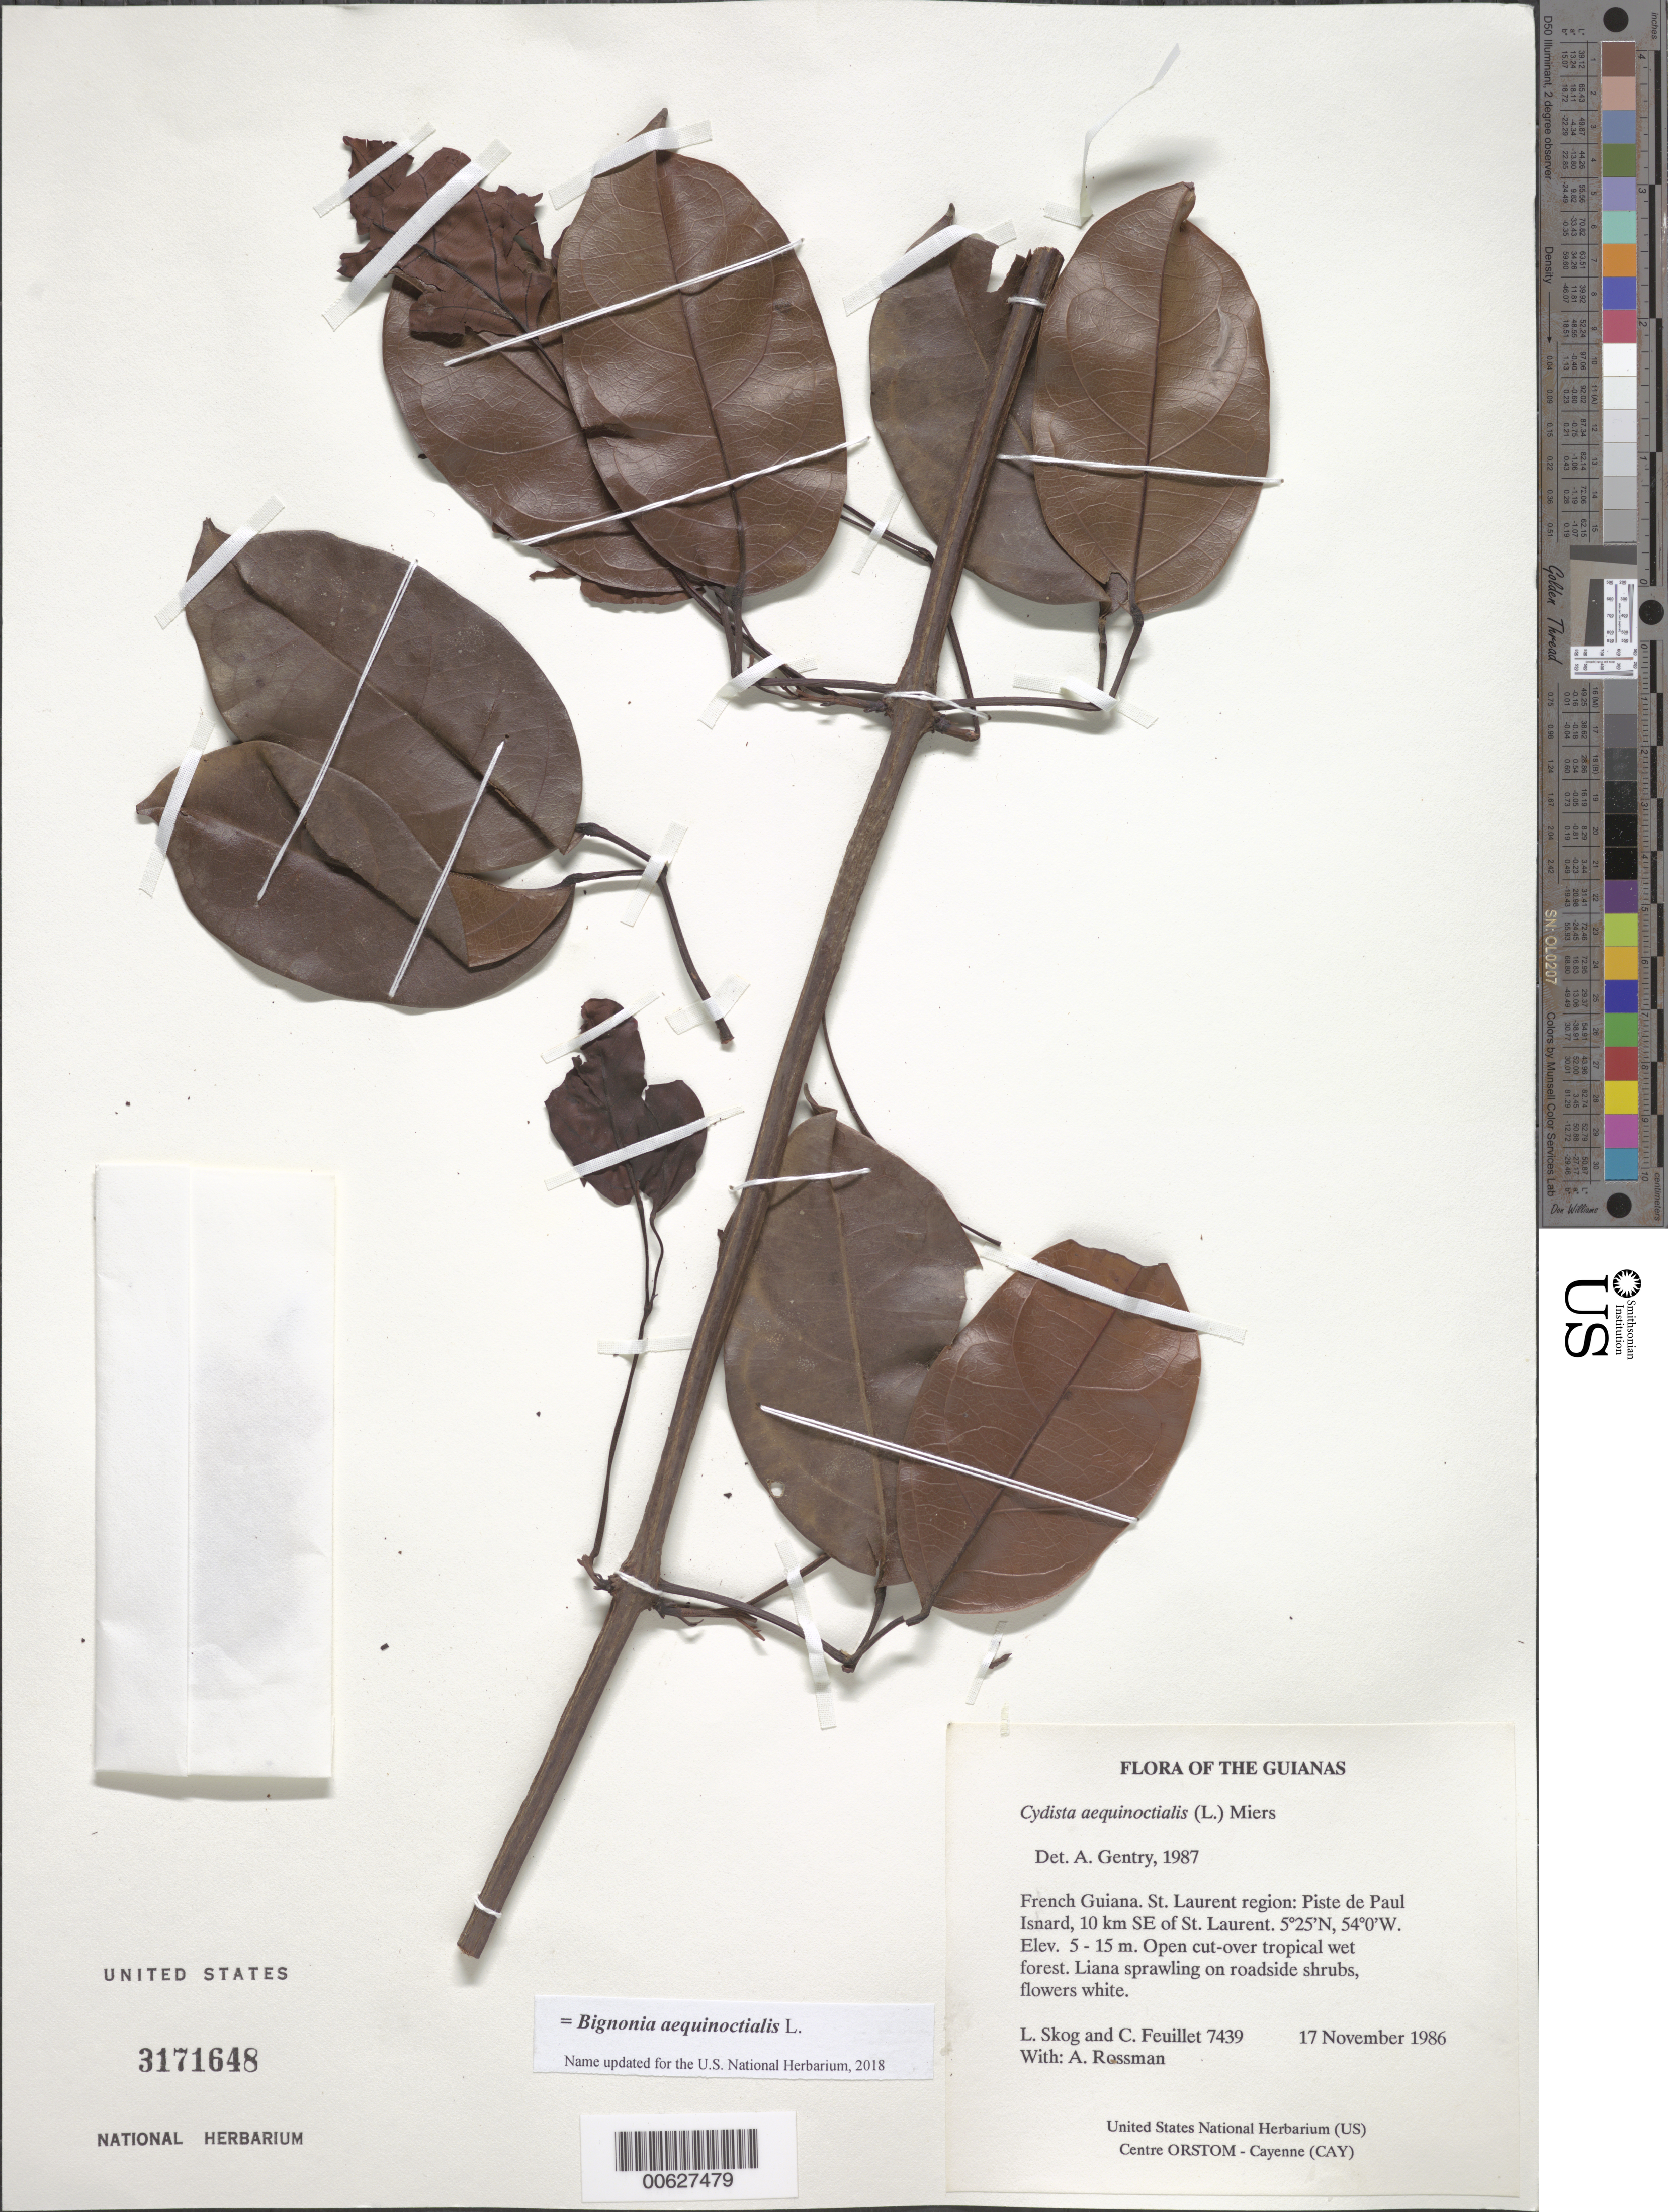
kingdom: Plantae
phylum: Tracheophyta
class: Magnoliopsida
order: Lamiales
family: Bignoniaceae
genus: Bignonia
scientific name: Bignonia aequinoctialis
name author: L.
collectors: L. E. Skog, C. Feuillet & A. Rossman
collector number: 7439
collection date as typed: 17 November 1986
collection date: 1986-11-17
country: French Guiana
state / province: Saint-Laurent-du-Maroni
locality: Piste de Paul Isnard, 10 km SE of St. Laurent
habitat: Open cut-over tropical wet forest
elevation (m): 5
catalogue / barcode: US 3171648